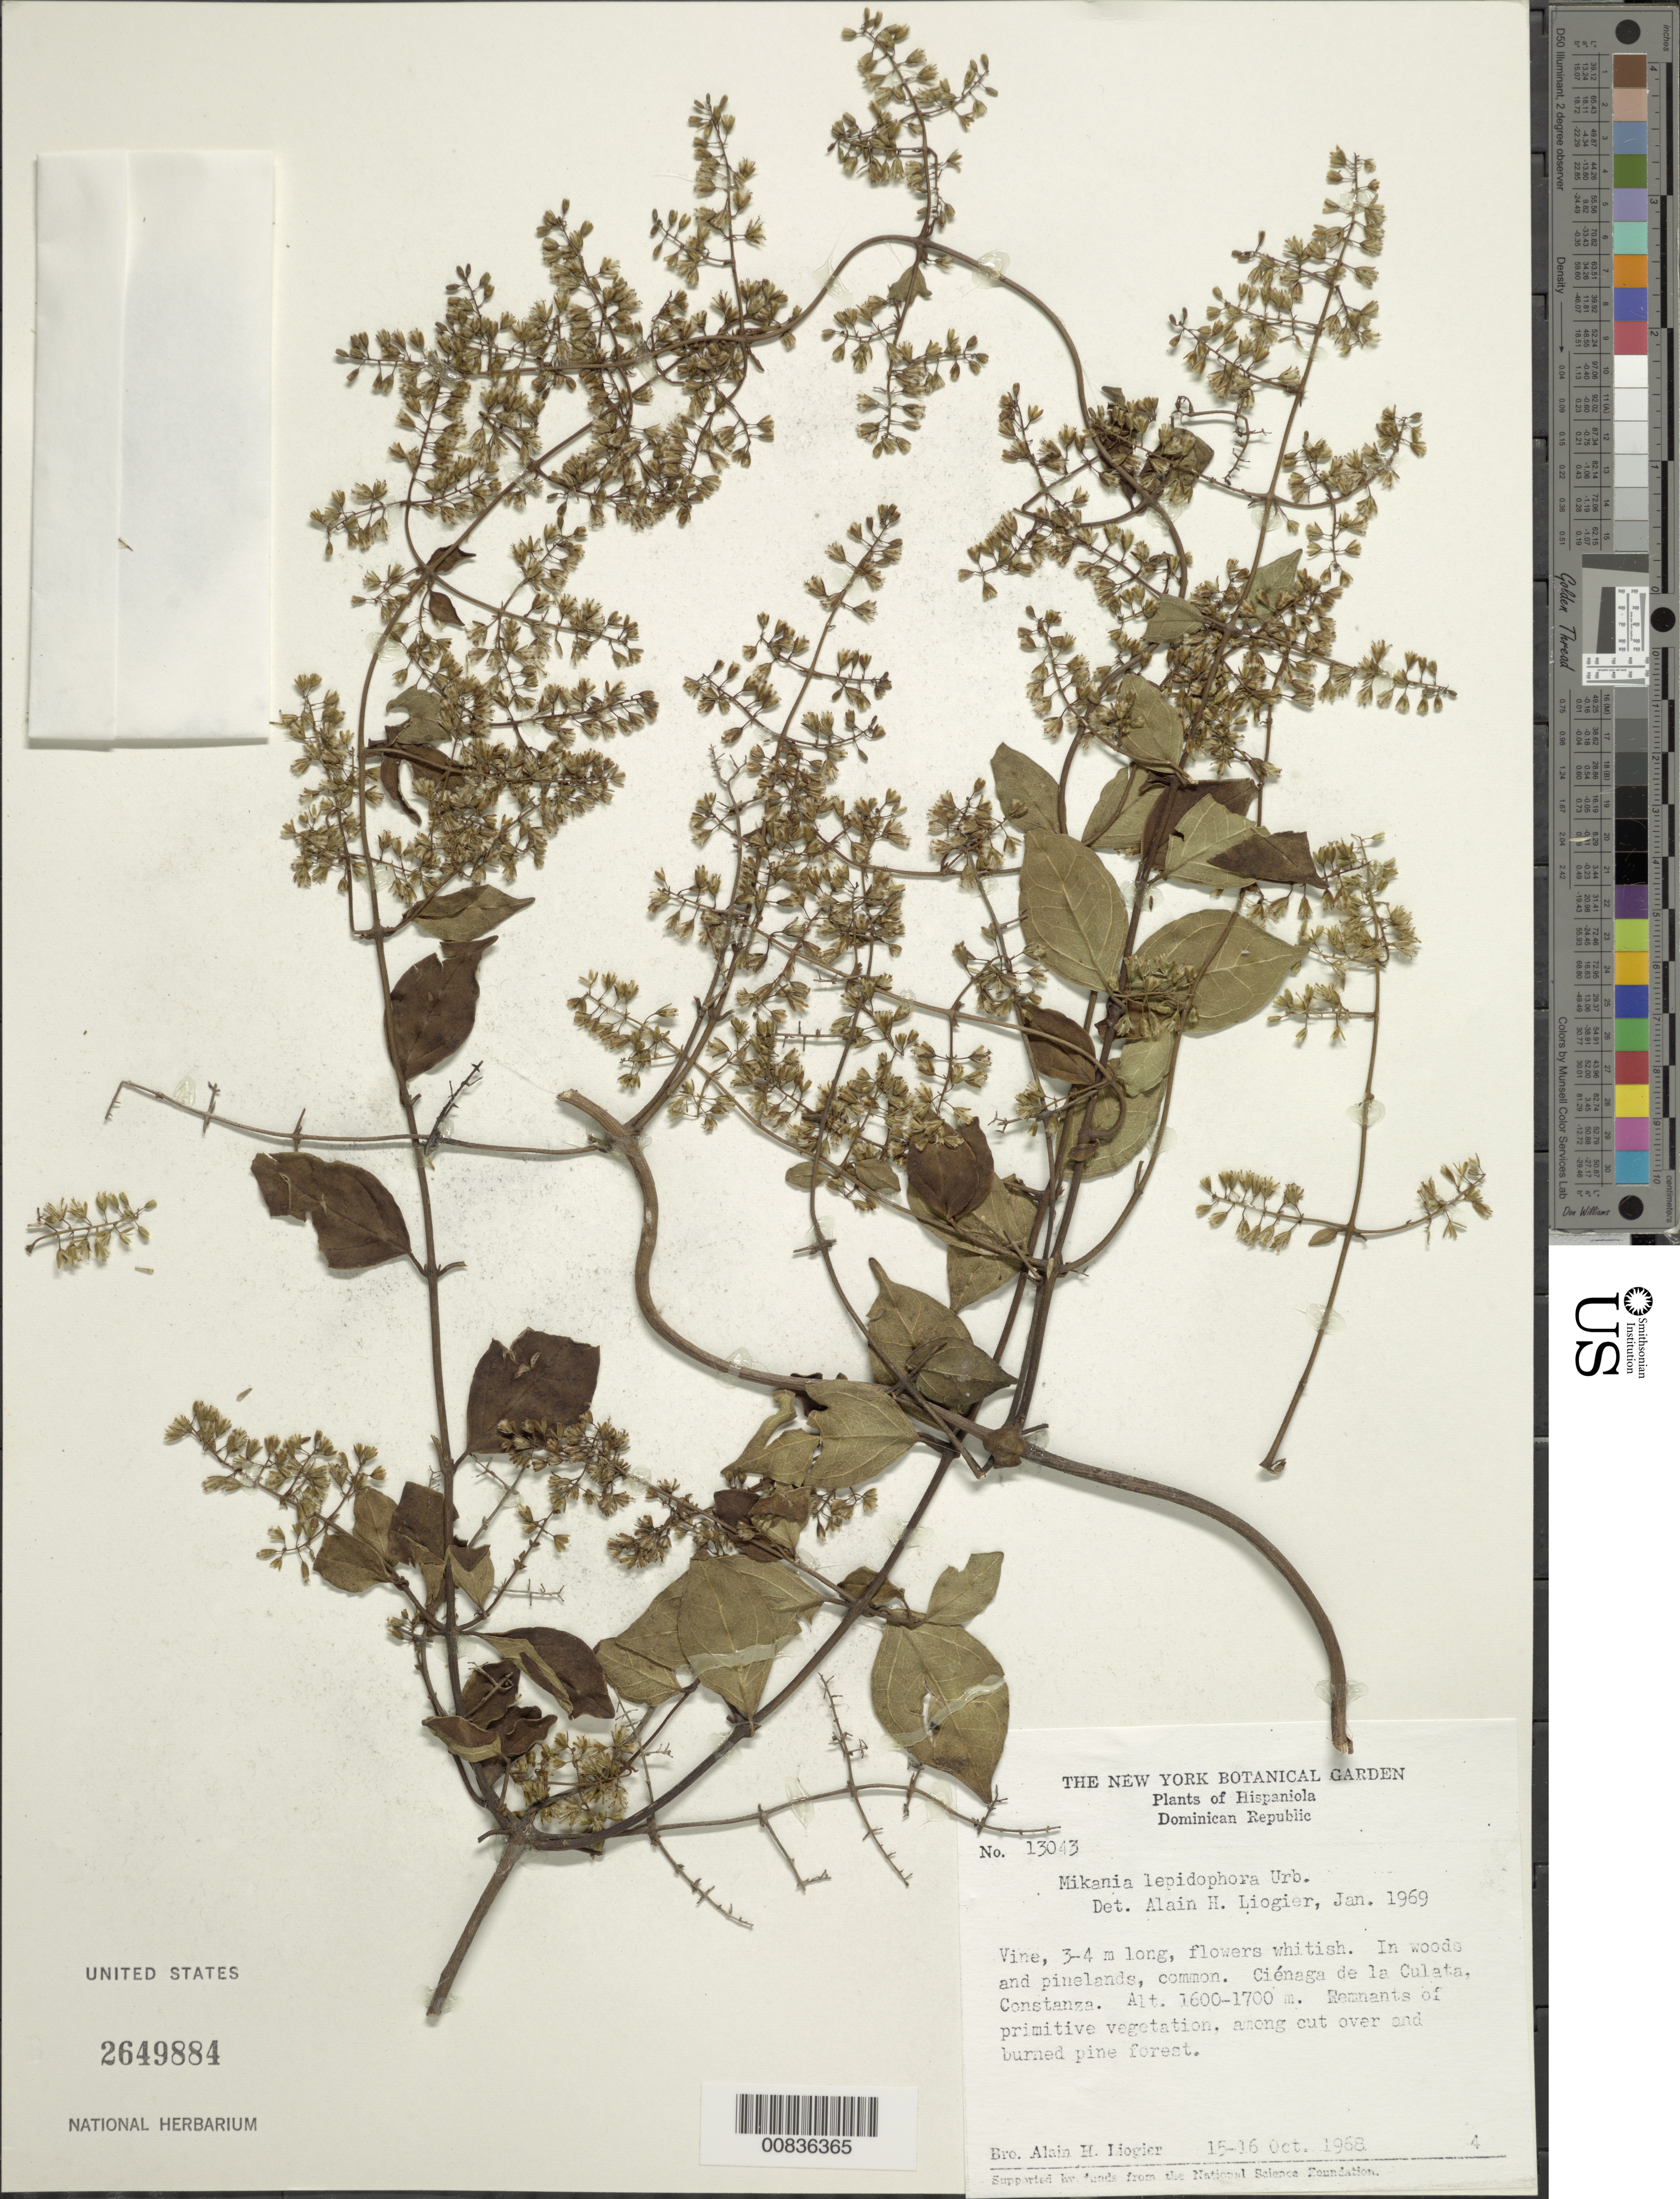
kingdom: Plantae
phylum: Tracheophyta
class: Magnoliopsida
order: Asterales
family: Asteraceae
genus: Mikania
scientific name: Mikania lepidophora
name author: Urb.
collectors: A. H. Liogier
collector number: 13043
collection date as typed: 15 Oct 1968 to 16 Oct 1968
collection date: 1968-10-15/1968-10-16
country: Dominican Republic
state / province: La Vega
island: Hispaniola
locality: Ciénaga de la Culata, Constanza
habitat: In woods and pinelands, remnants of primitive vegetation among cut over and burned pine forest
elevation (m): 1600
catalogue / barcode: US 2649884